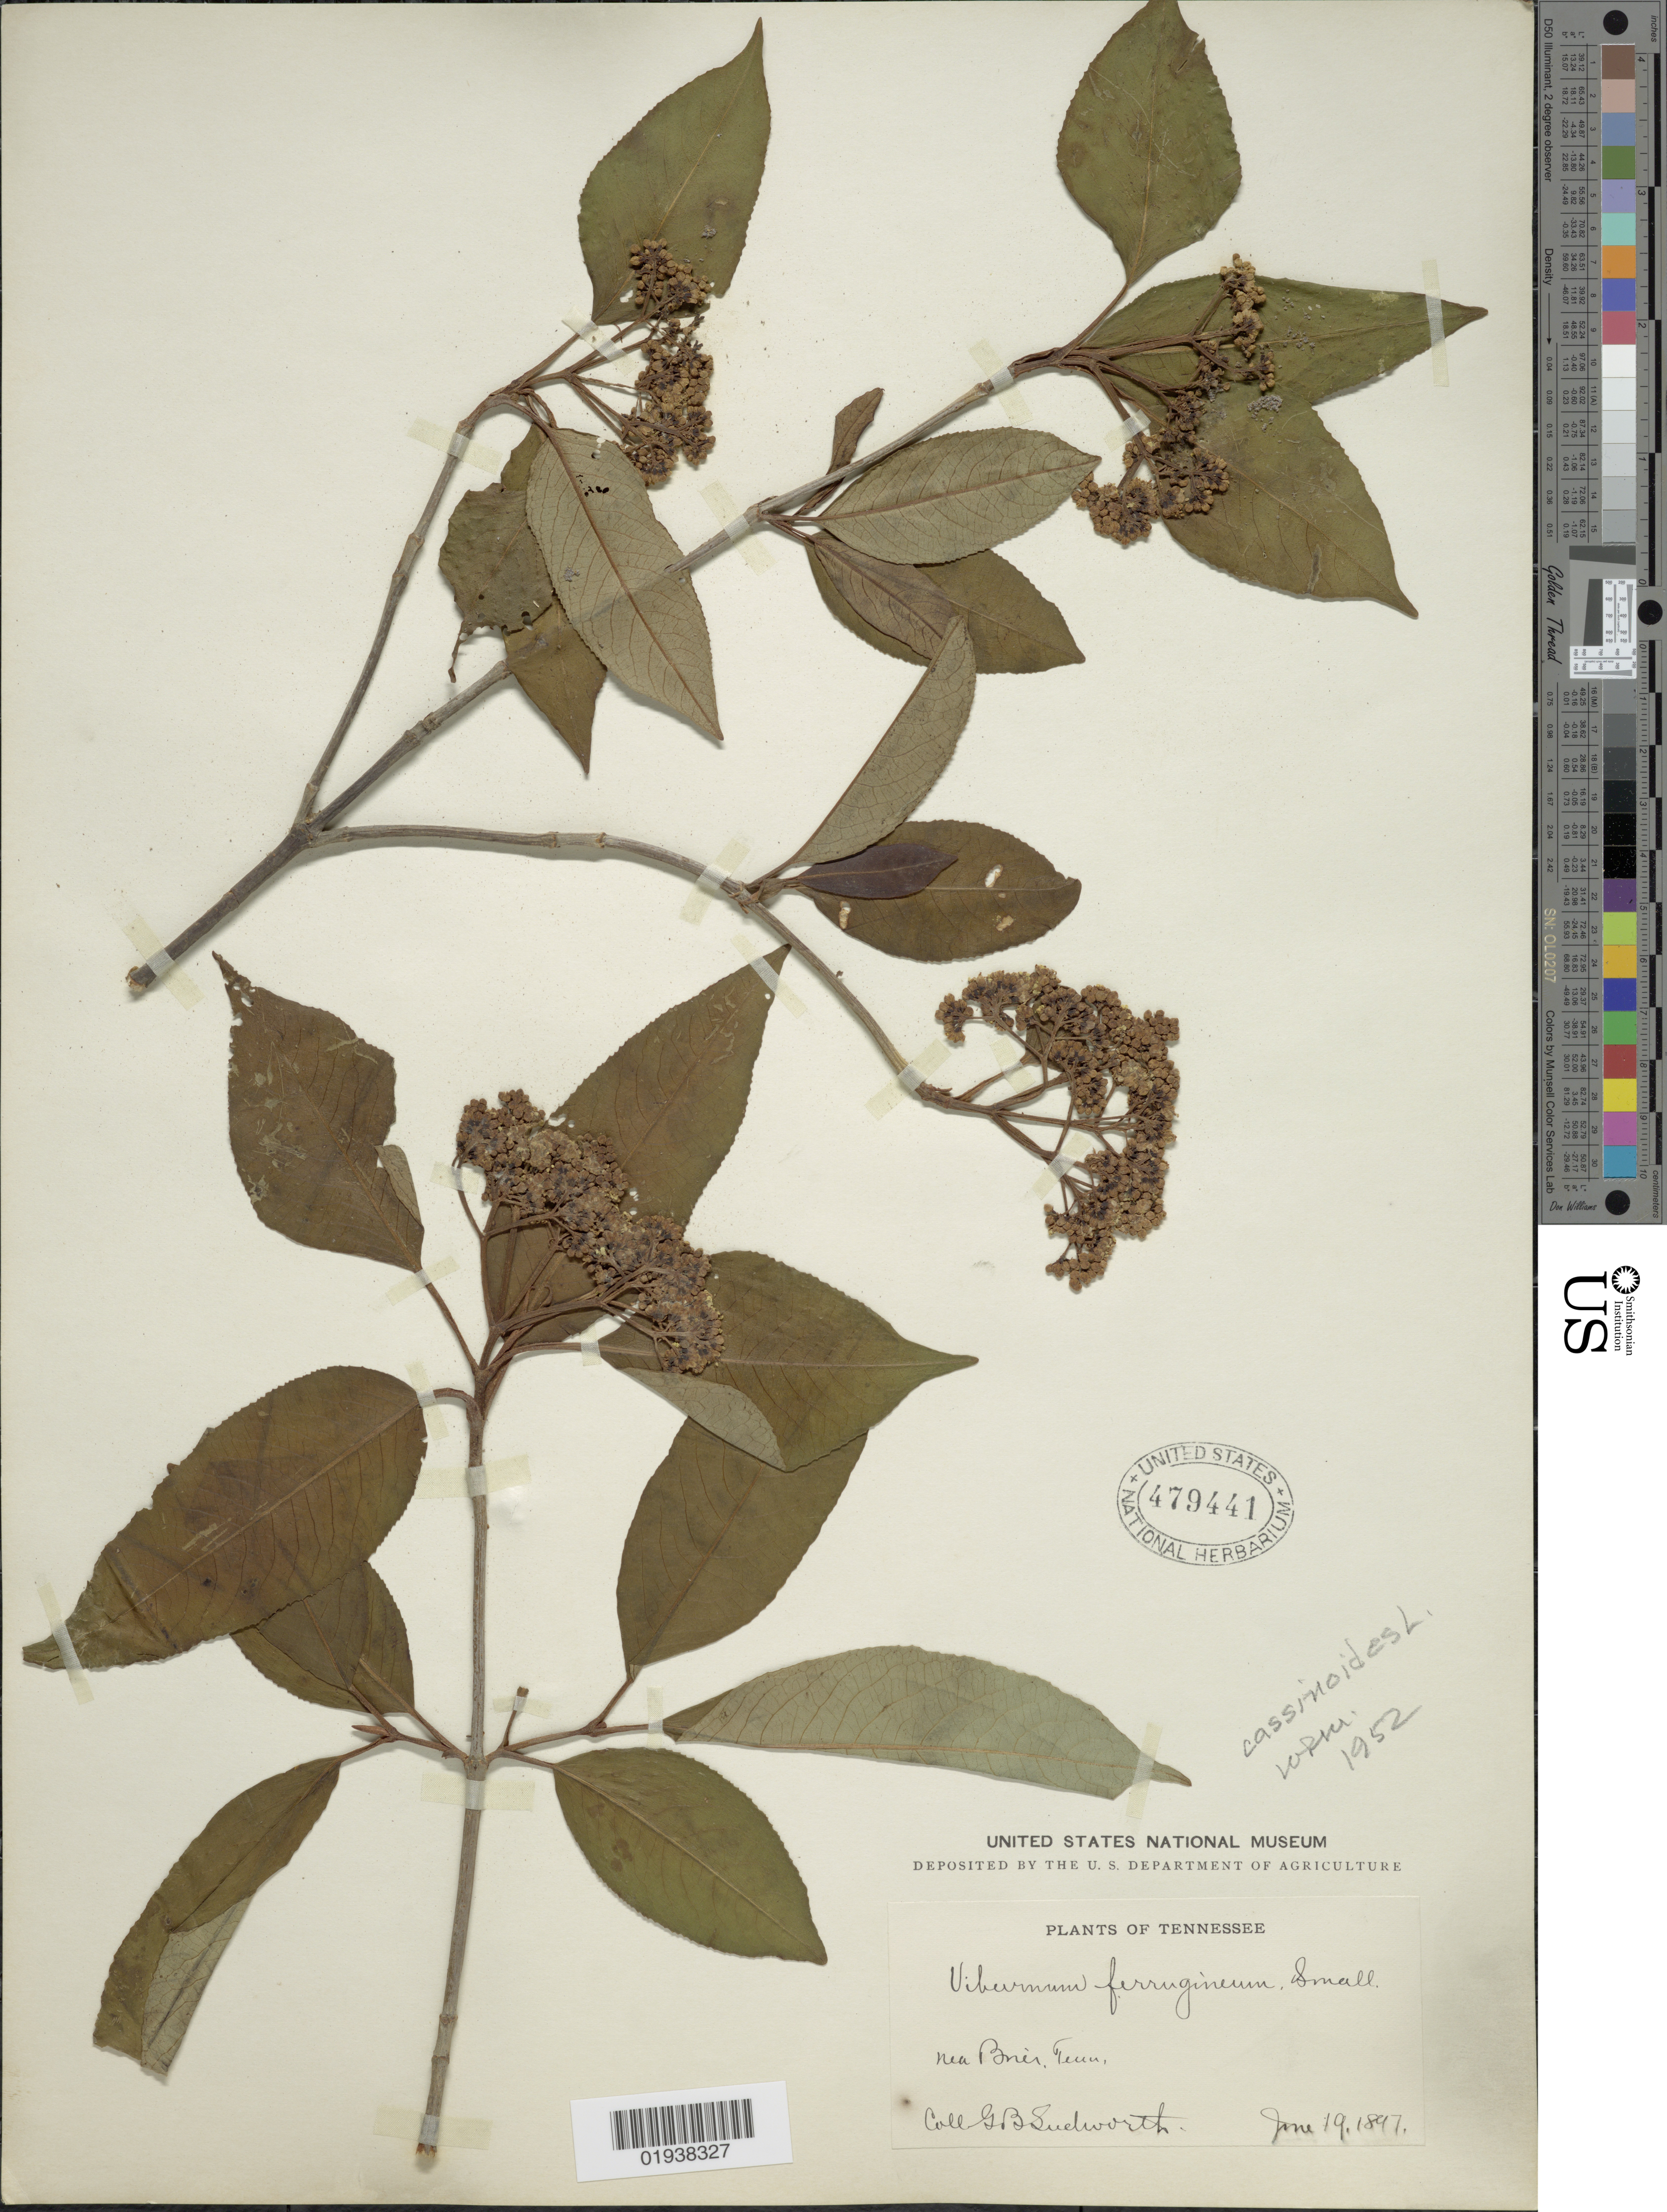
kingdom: Plantae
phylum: Tracheophyta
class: Magnoliopsida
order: Dipsacales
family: Viburnaceae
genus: Viburnum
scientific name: Viburnum cassinoides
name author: L.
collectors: G. B. Sudworth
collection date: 1897-06-19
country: United States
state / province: Tennessee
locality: Near Brier.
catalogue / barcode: US 479441